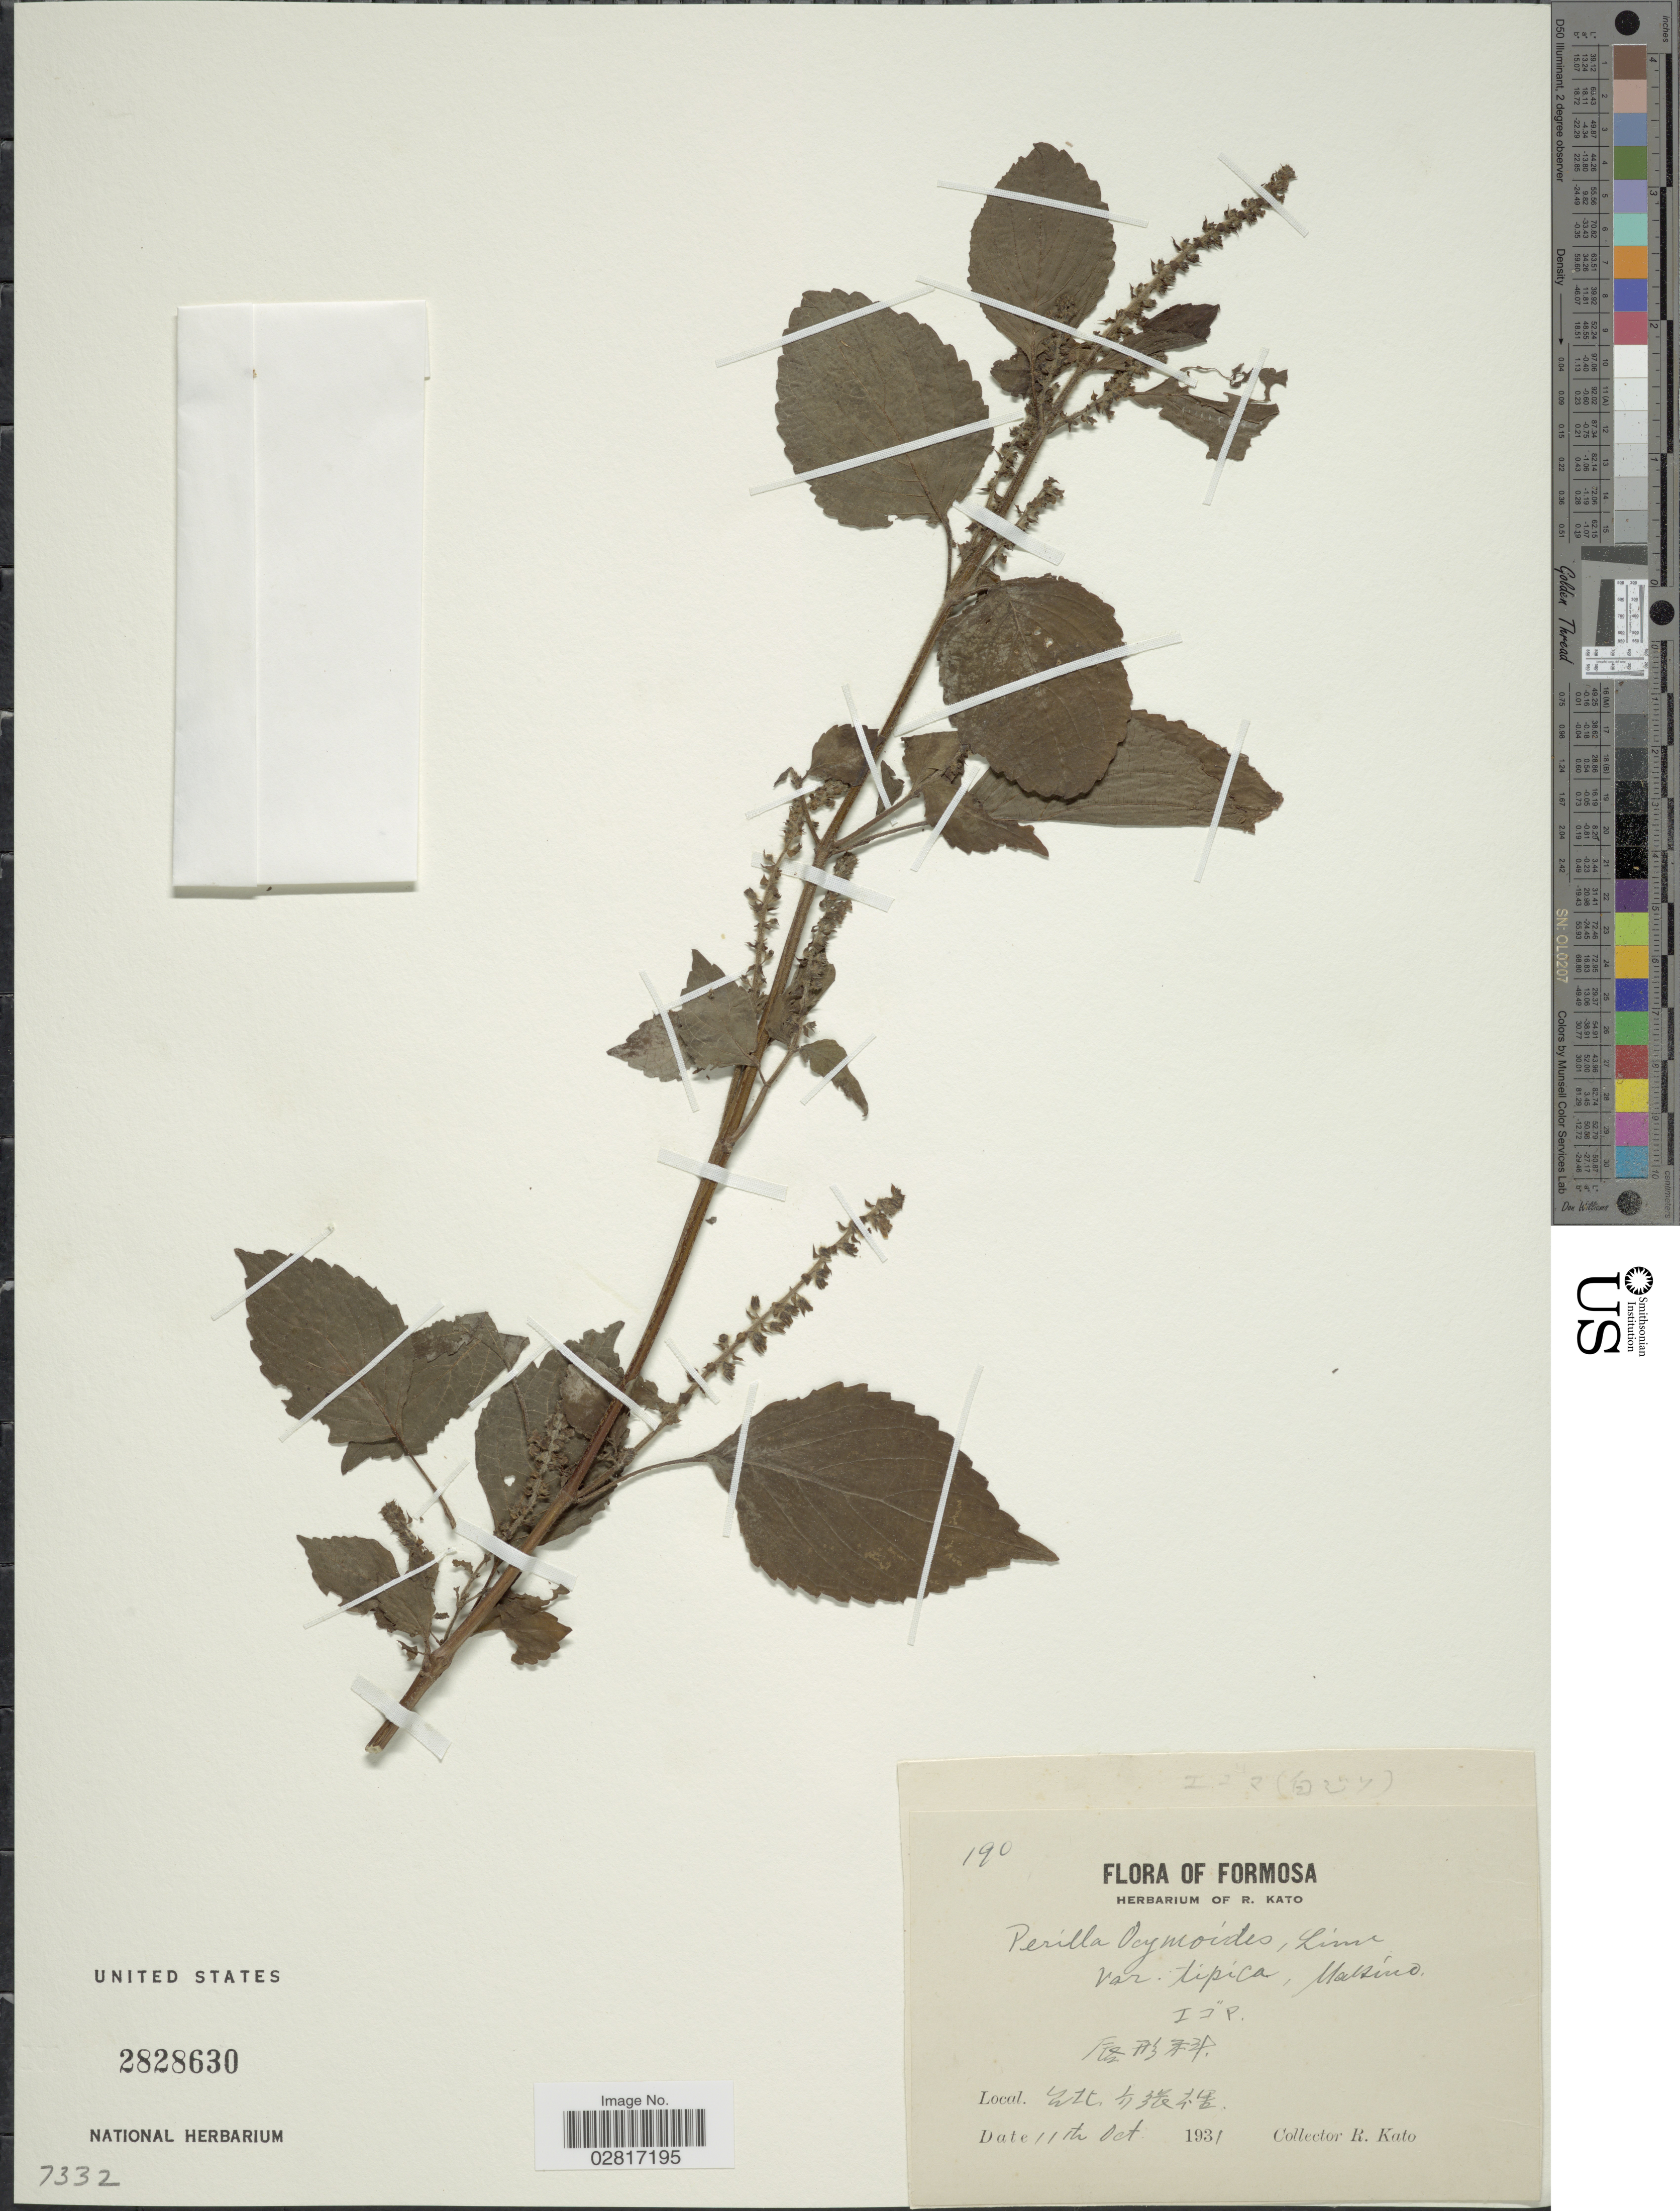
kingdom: Plantae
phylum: Tracheophyta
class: Magnoliopsida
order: Lamiales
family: Lamiaceae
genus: Perilla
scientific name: Perilla frutescens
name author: (L.) Britton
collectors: R. Kato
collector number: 190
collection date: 1931-10-11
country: Taiwan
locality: Formosa, X.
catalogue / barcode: US 2828630